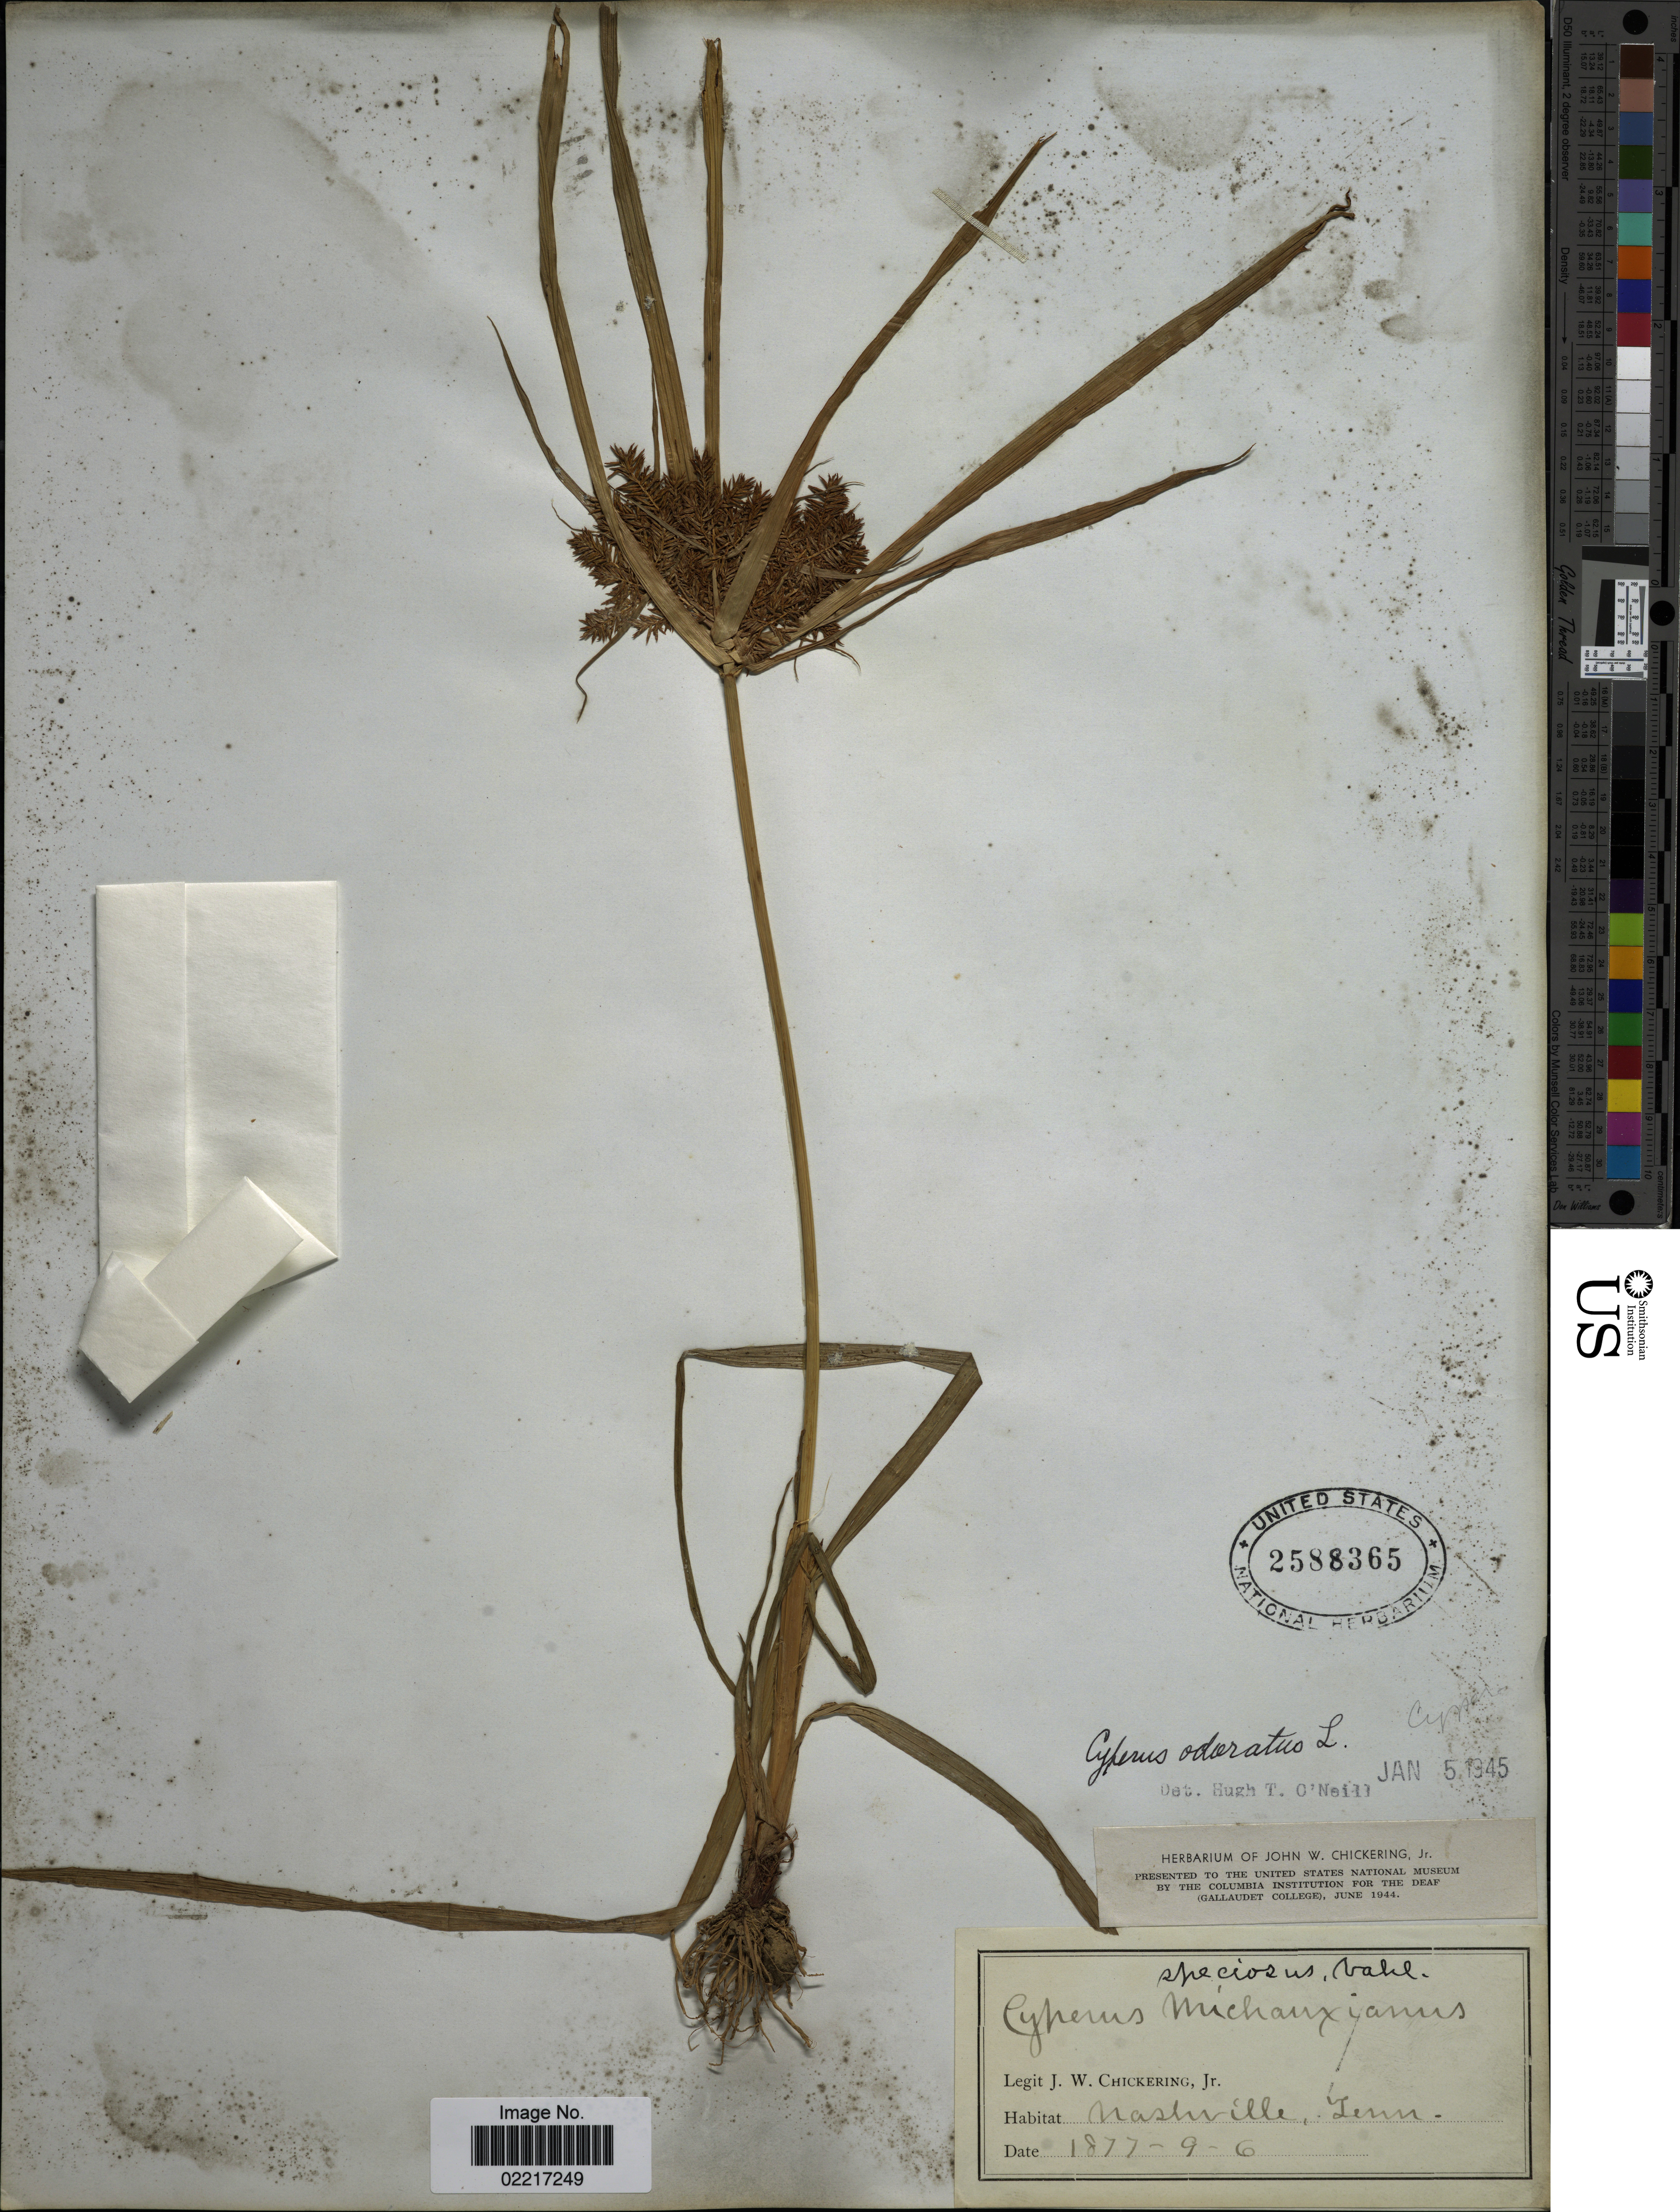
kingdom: Plantae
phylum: Tracheophyta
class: Liliopsida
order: Poales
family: Cyperaceae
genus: Cyperus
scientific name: Cyperus odoratus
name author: L.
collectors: J. W. Chickering Jr.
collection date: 1877-09-06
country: United States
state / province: Tennessee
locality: Nashville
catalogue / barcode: US 2588365